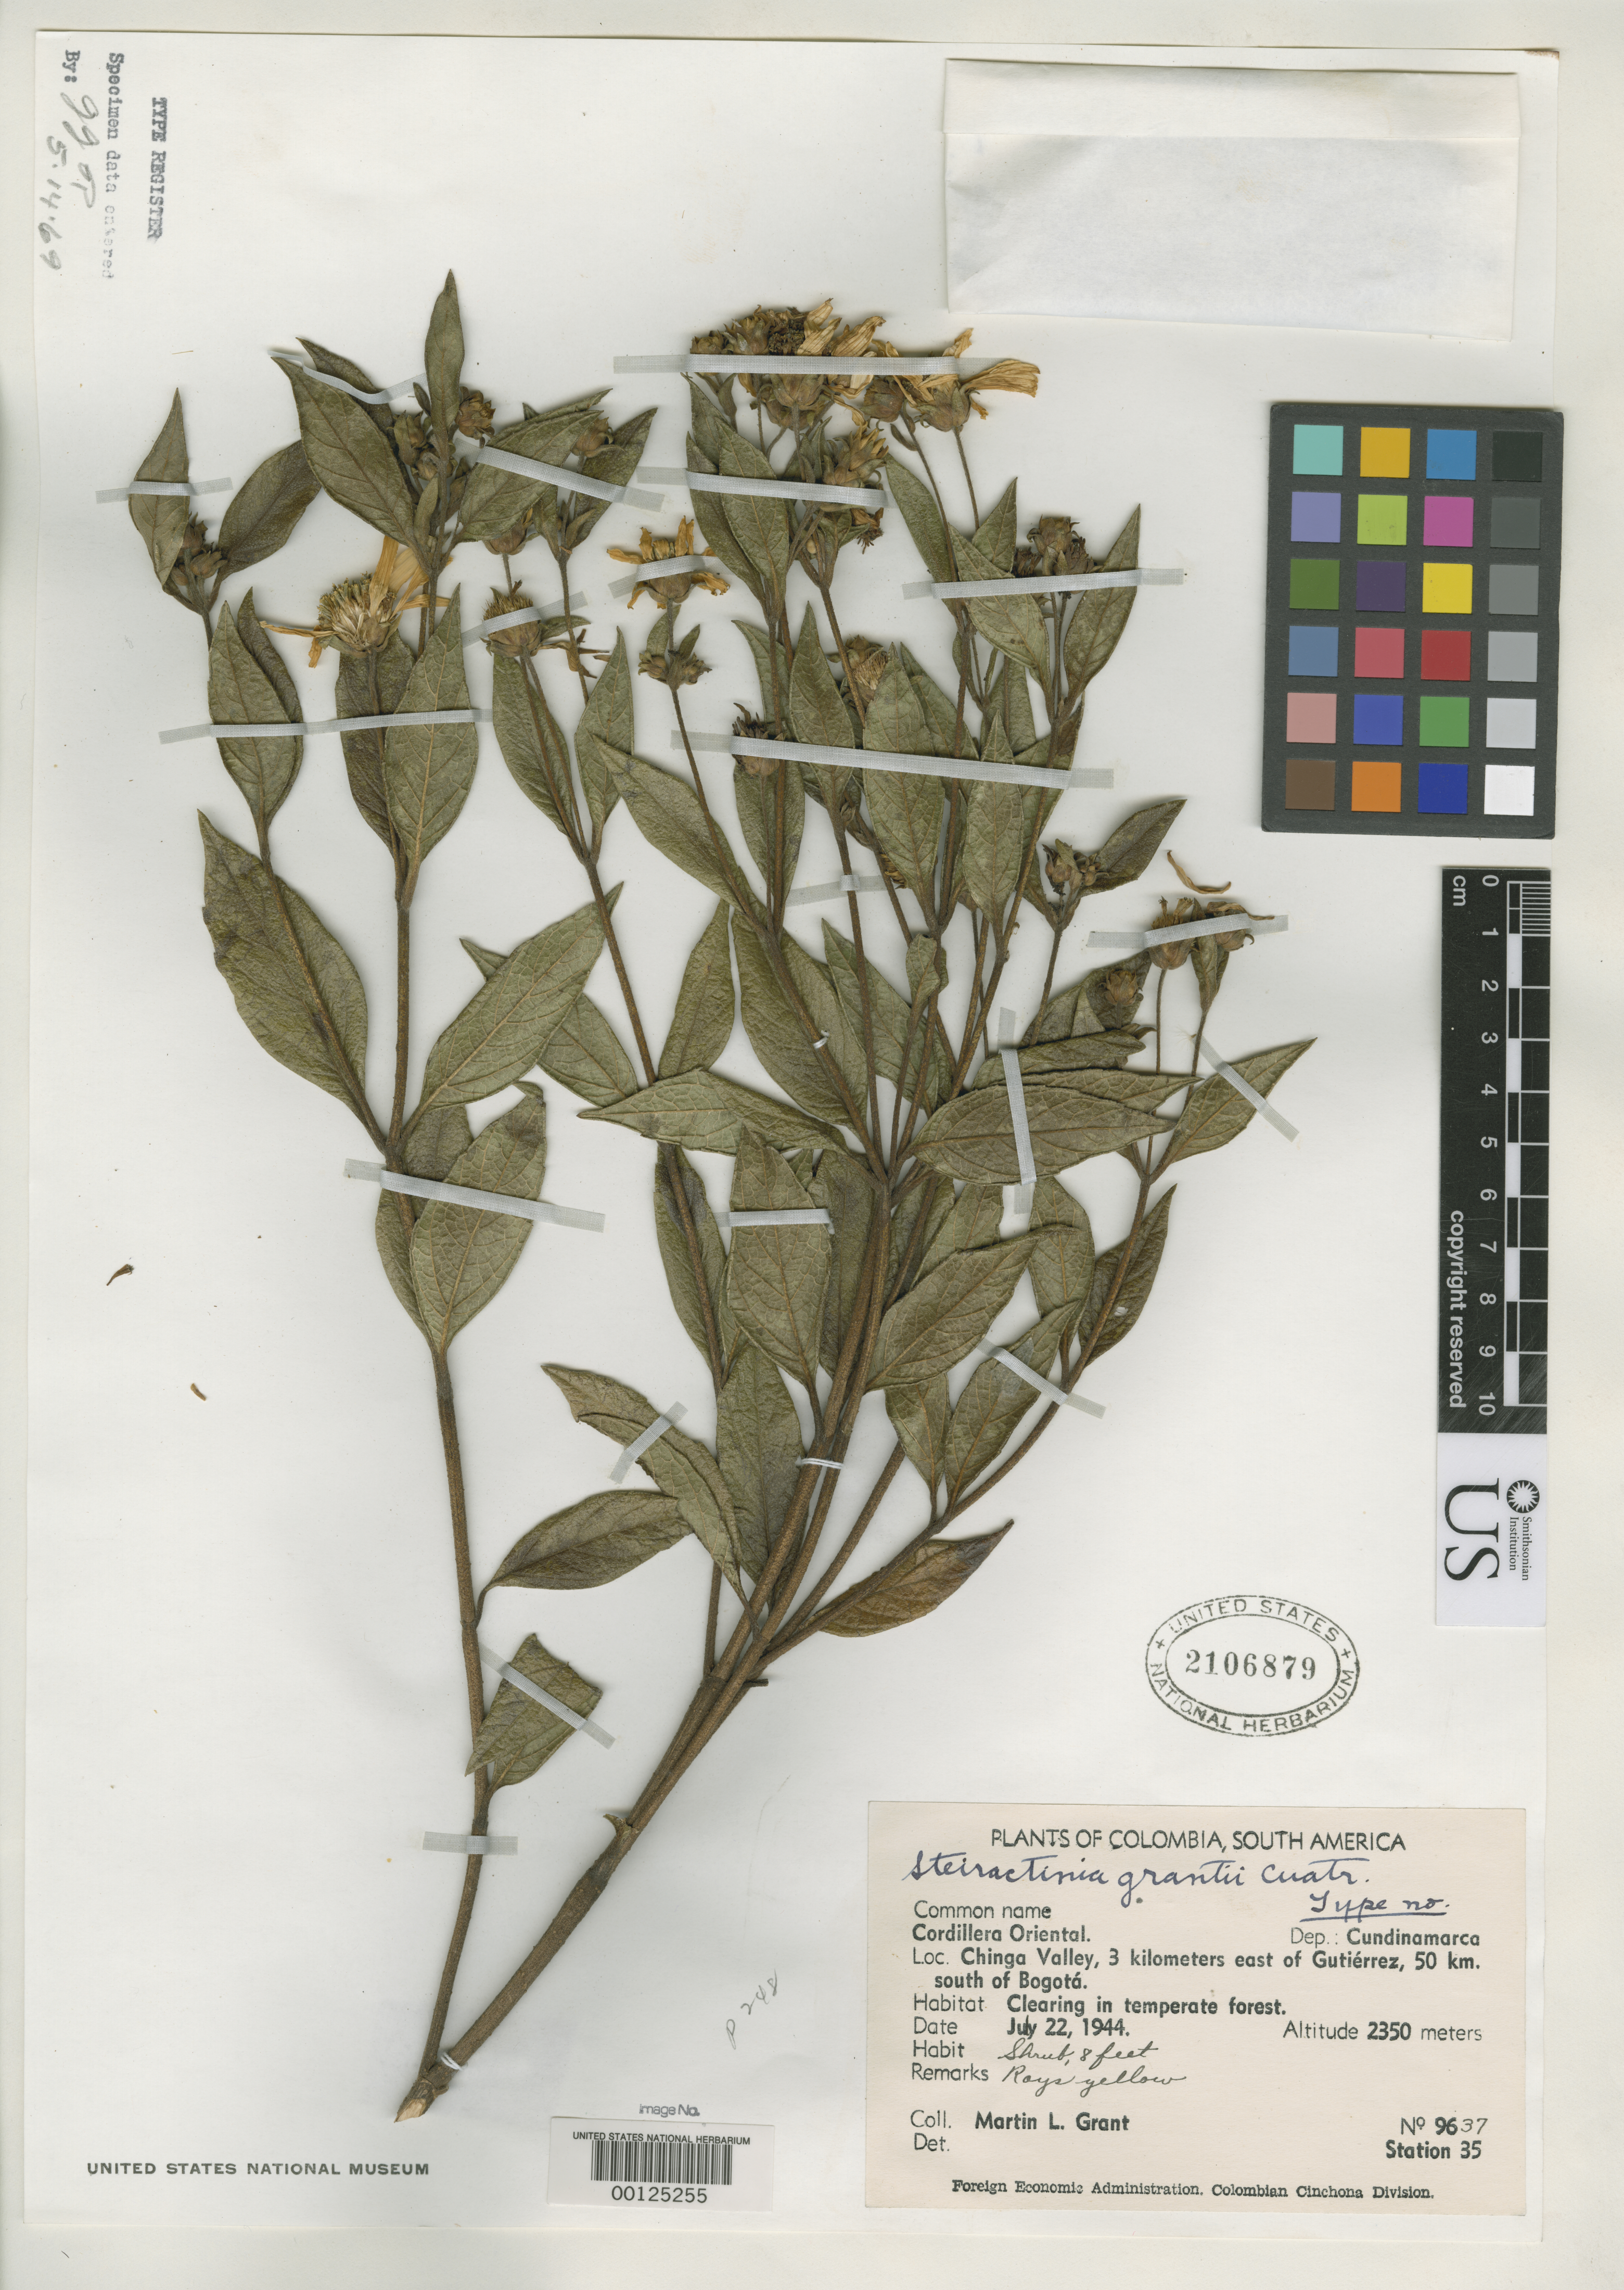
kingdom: Plantae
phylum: Tracheophyta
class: Magnoliopsida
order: Asterales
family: Asteraceae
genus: Steiractinia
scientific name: Steiractinia grantii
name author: Cuatrec.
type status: Isotype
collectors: M. L. Grant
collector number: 9637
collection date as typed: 22 Jul 1944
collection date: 1944-07-22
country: Colombia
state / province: Cundinamarca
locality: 3 km E of Gutierrez, Cordillera Oriental Chinga Valley.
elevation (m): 2350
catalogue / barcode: US 2106879